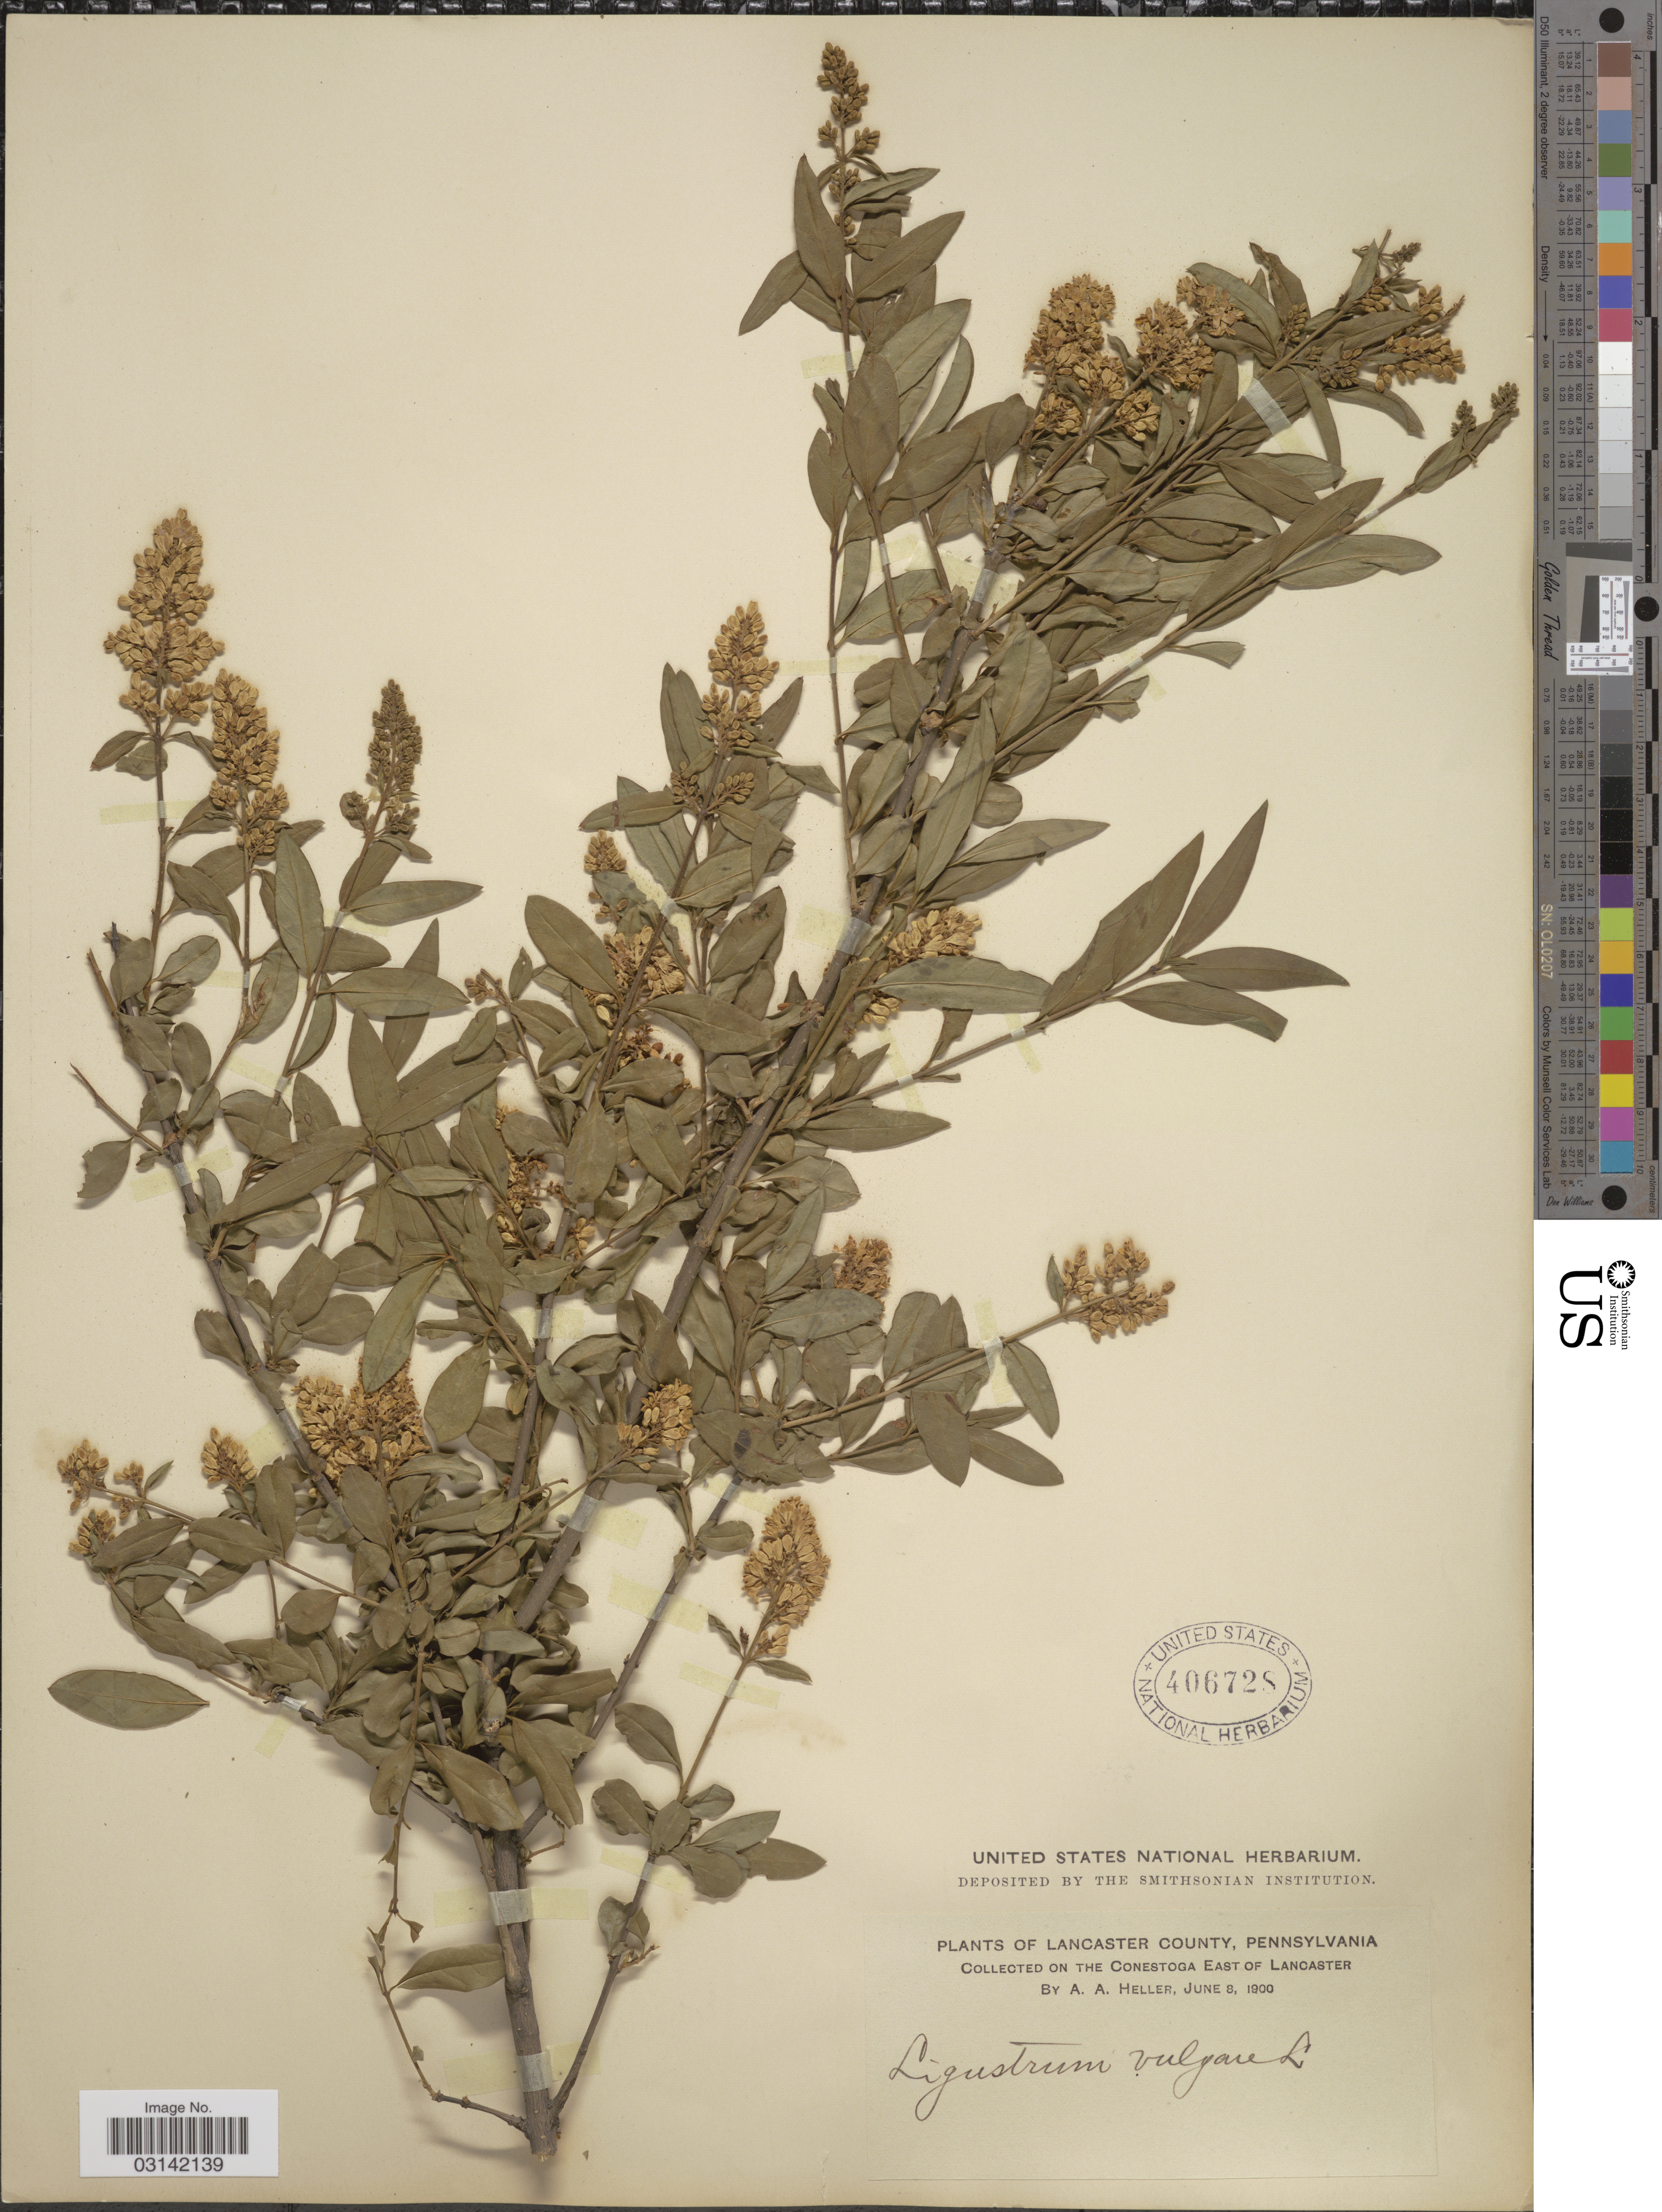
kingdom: Plantae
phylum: Tracheophyta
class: Magnoliopsida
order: Lamiales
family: Oleaceae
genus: Ligustrum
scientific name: Ligustrum vulgare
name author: L.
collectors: A. A. Heller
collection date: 1900-06-08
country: United States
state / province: Pennsylvania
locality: Lancaster County, On the Conestoga East of Lancaster.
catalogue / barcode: US 406728